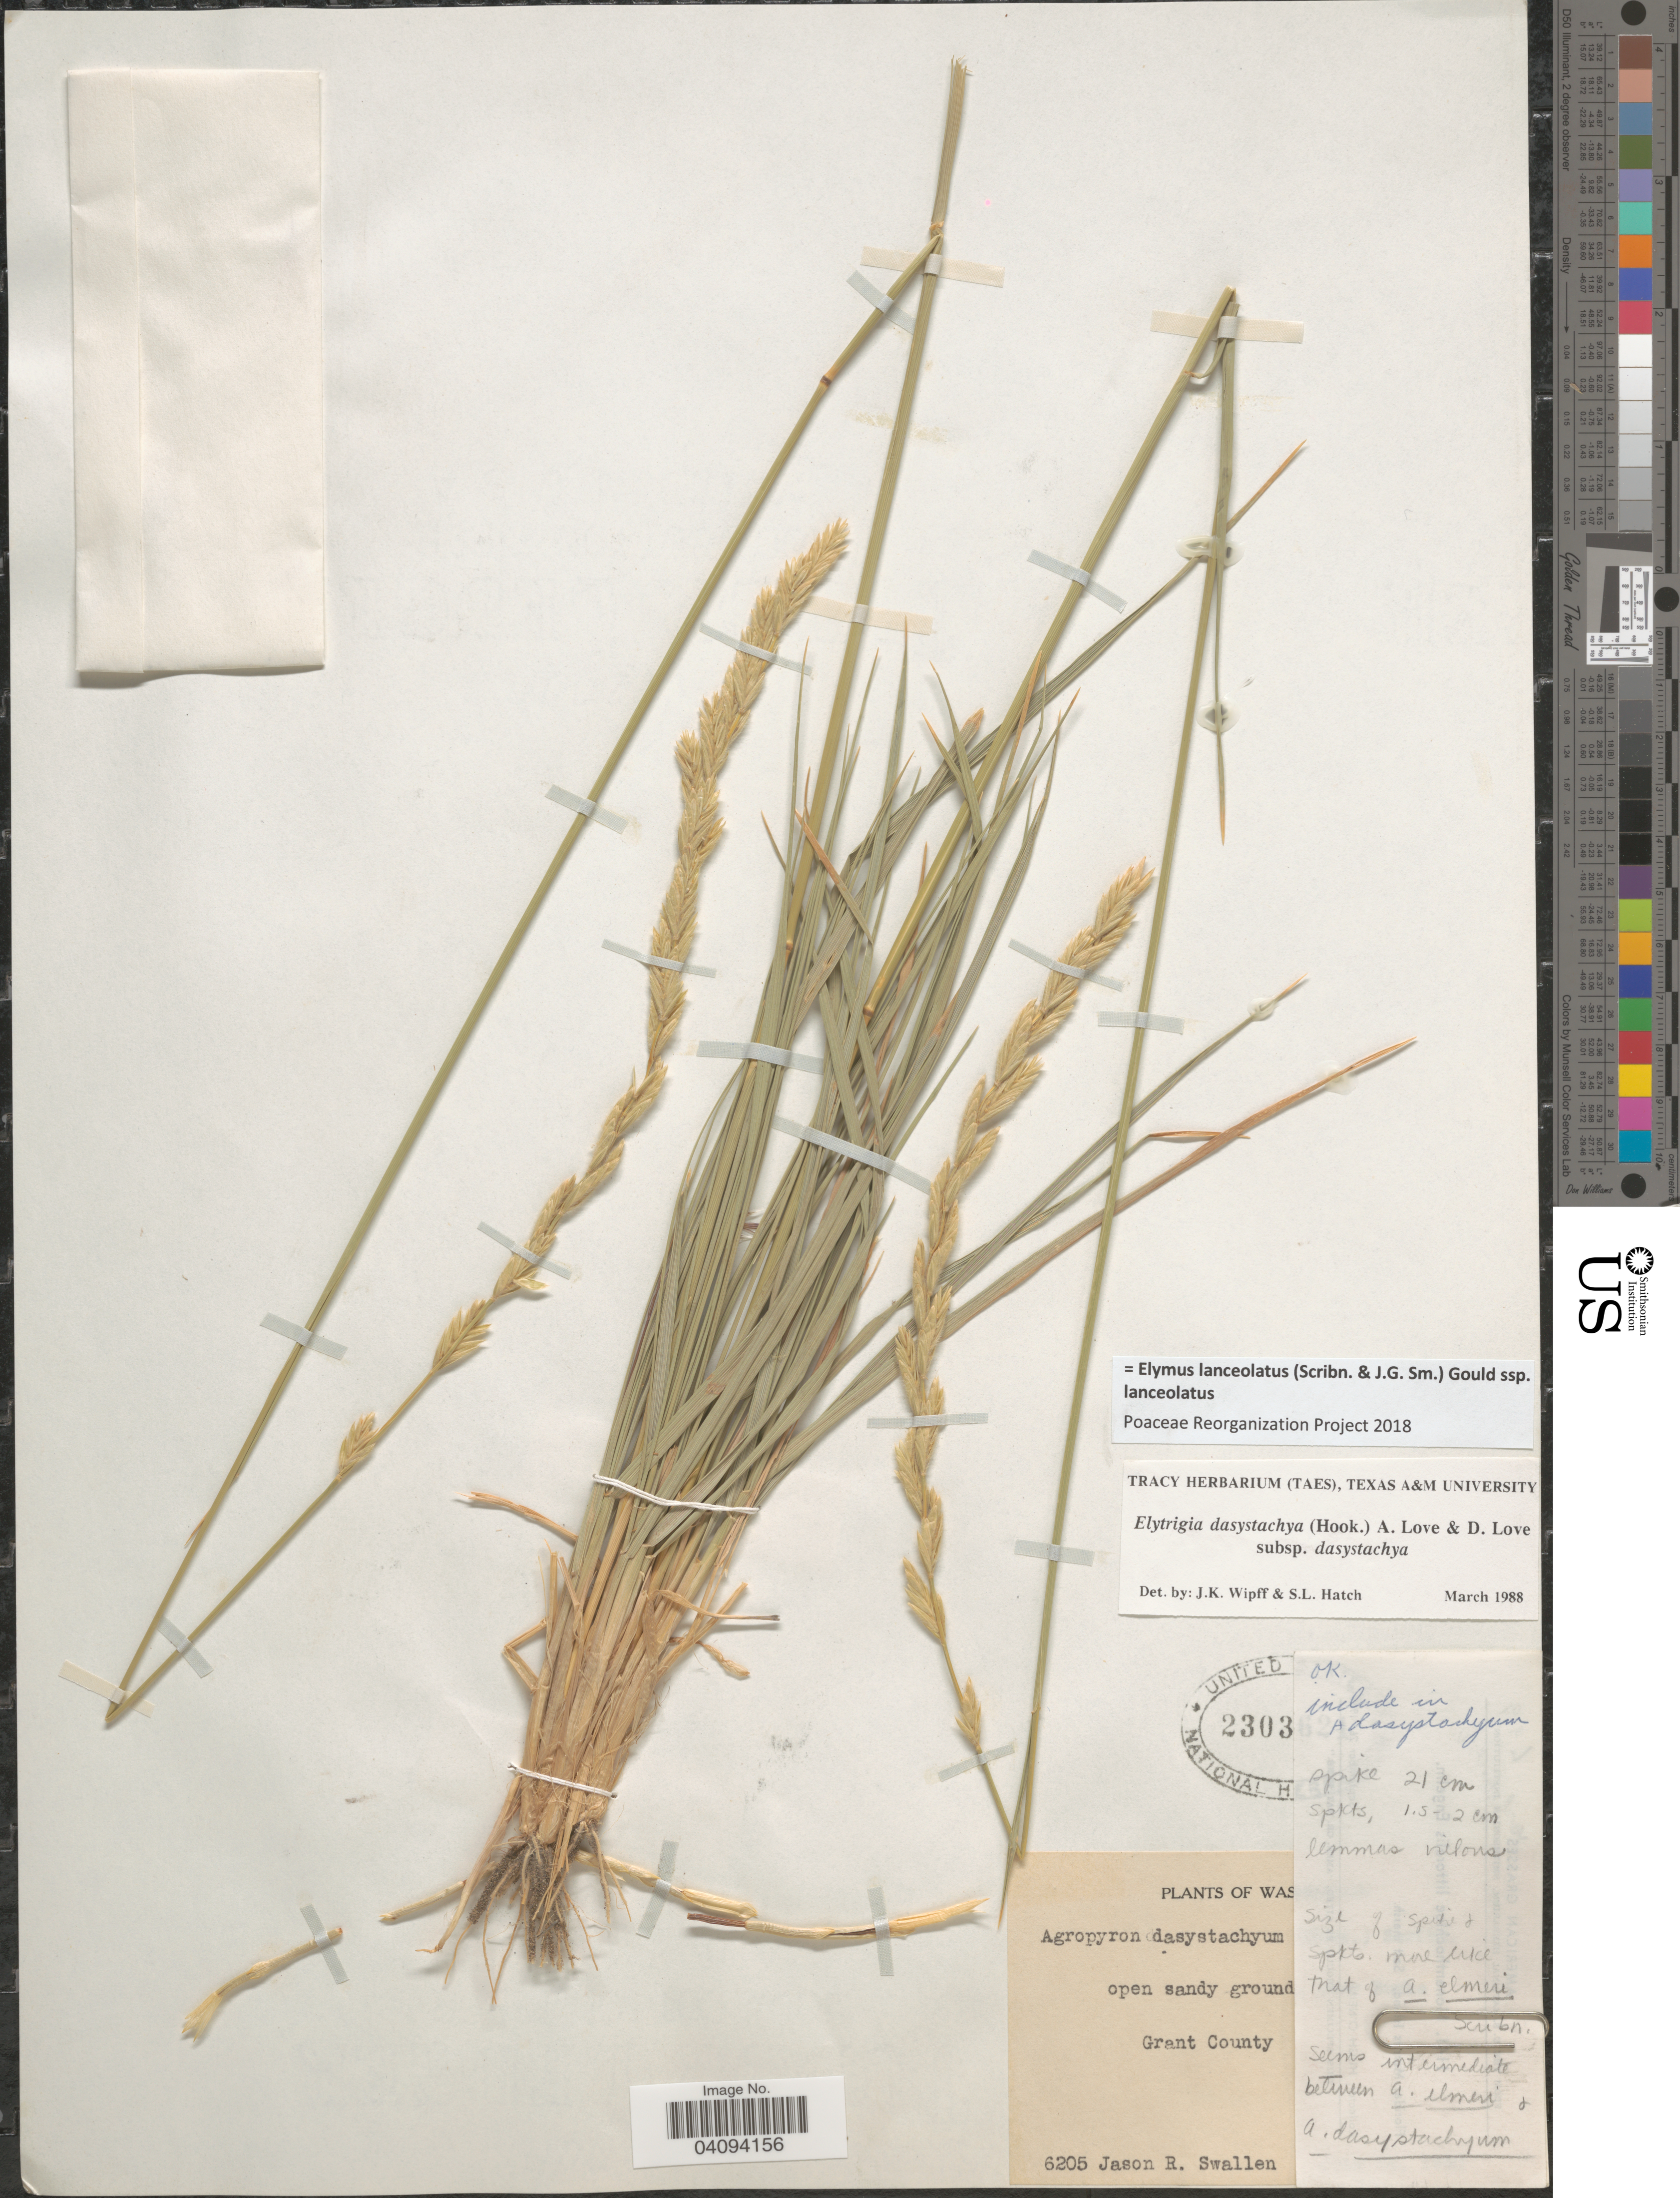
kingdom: Plantae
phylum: Tracheophyta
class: Liliopsida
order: Poales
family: Poaceae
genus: Elymus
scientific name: Elymus lanceolatus subsp. lanceolatus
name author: (Scribn. & J.G. Sm.) Gould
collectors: J. R. Swallen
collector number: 6205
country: United States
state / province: Washington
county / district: Grant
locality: Grant County.